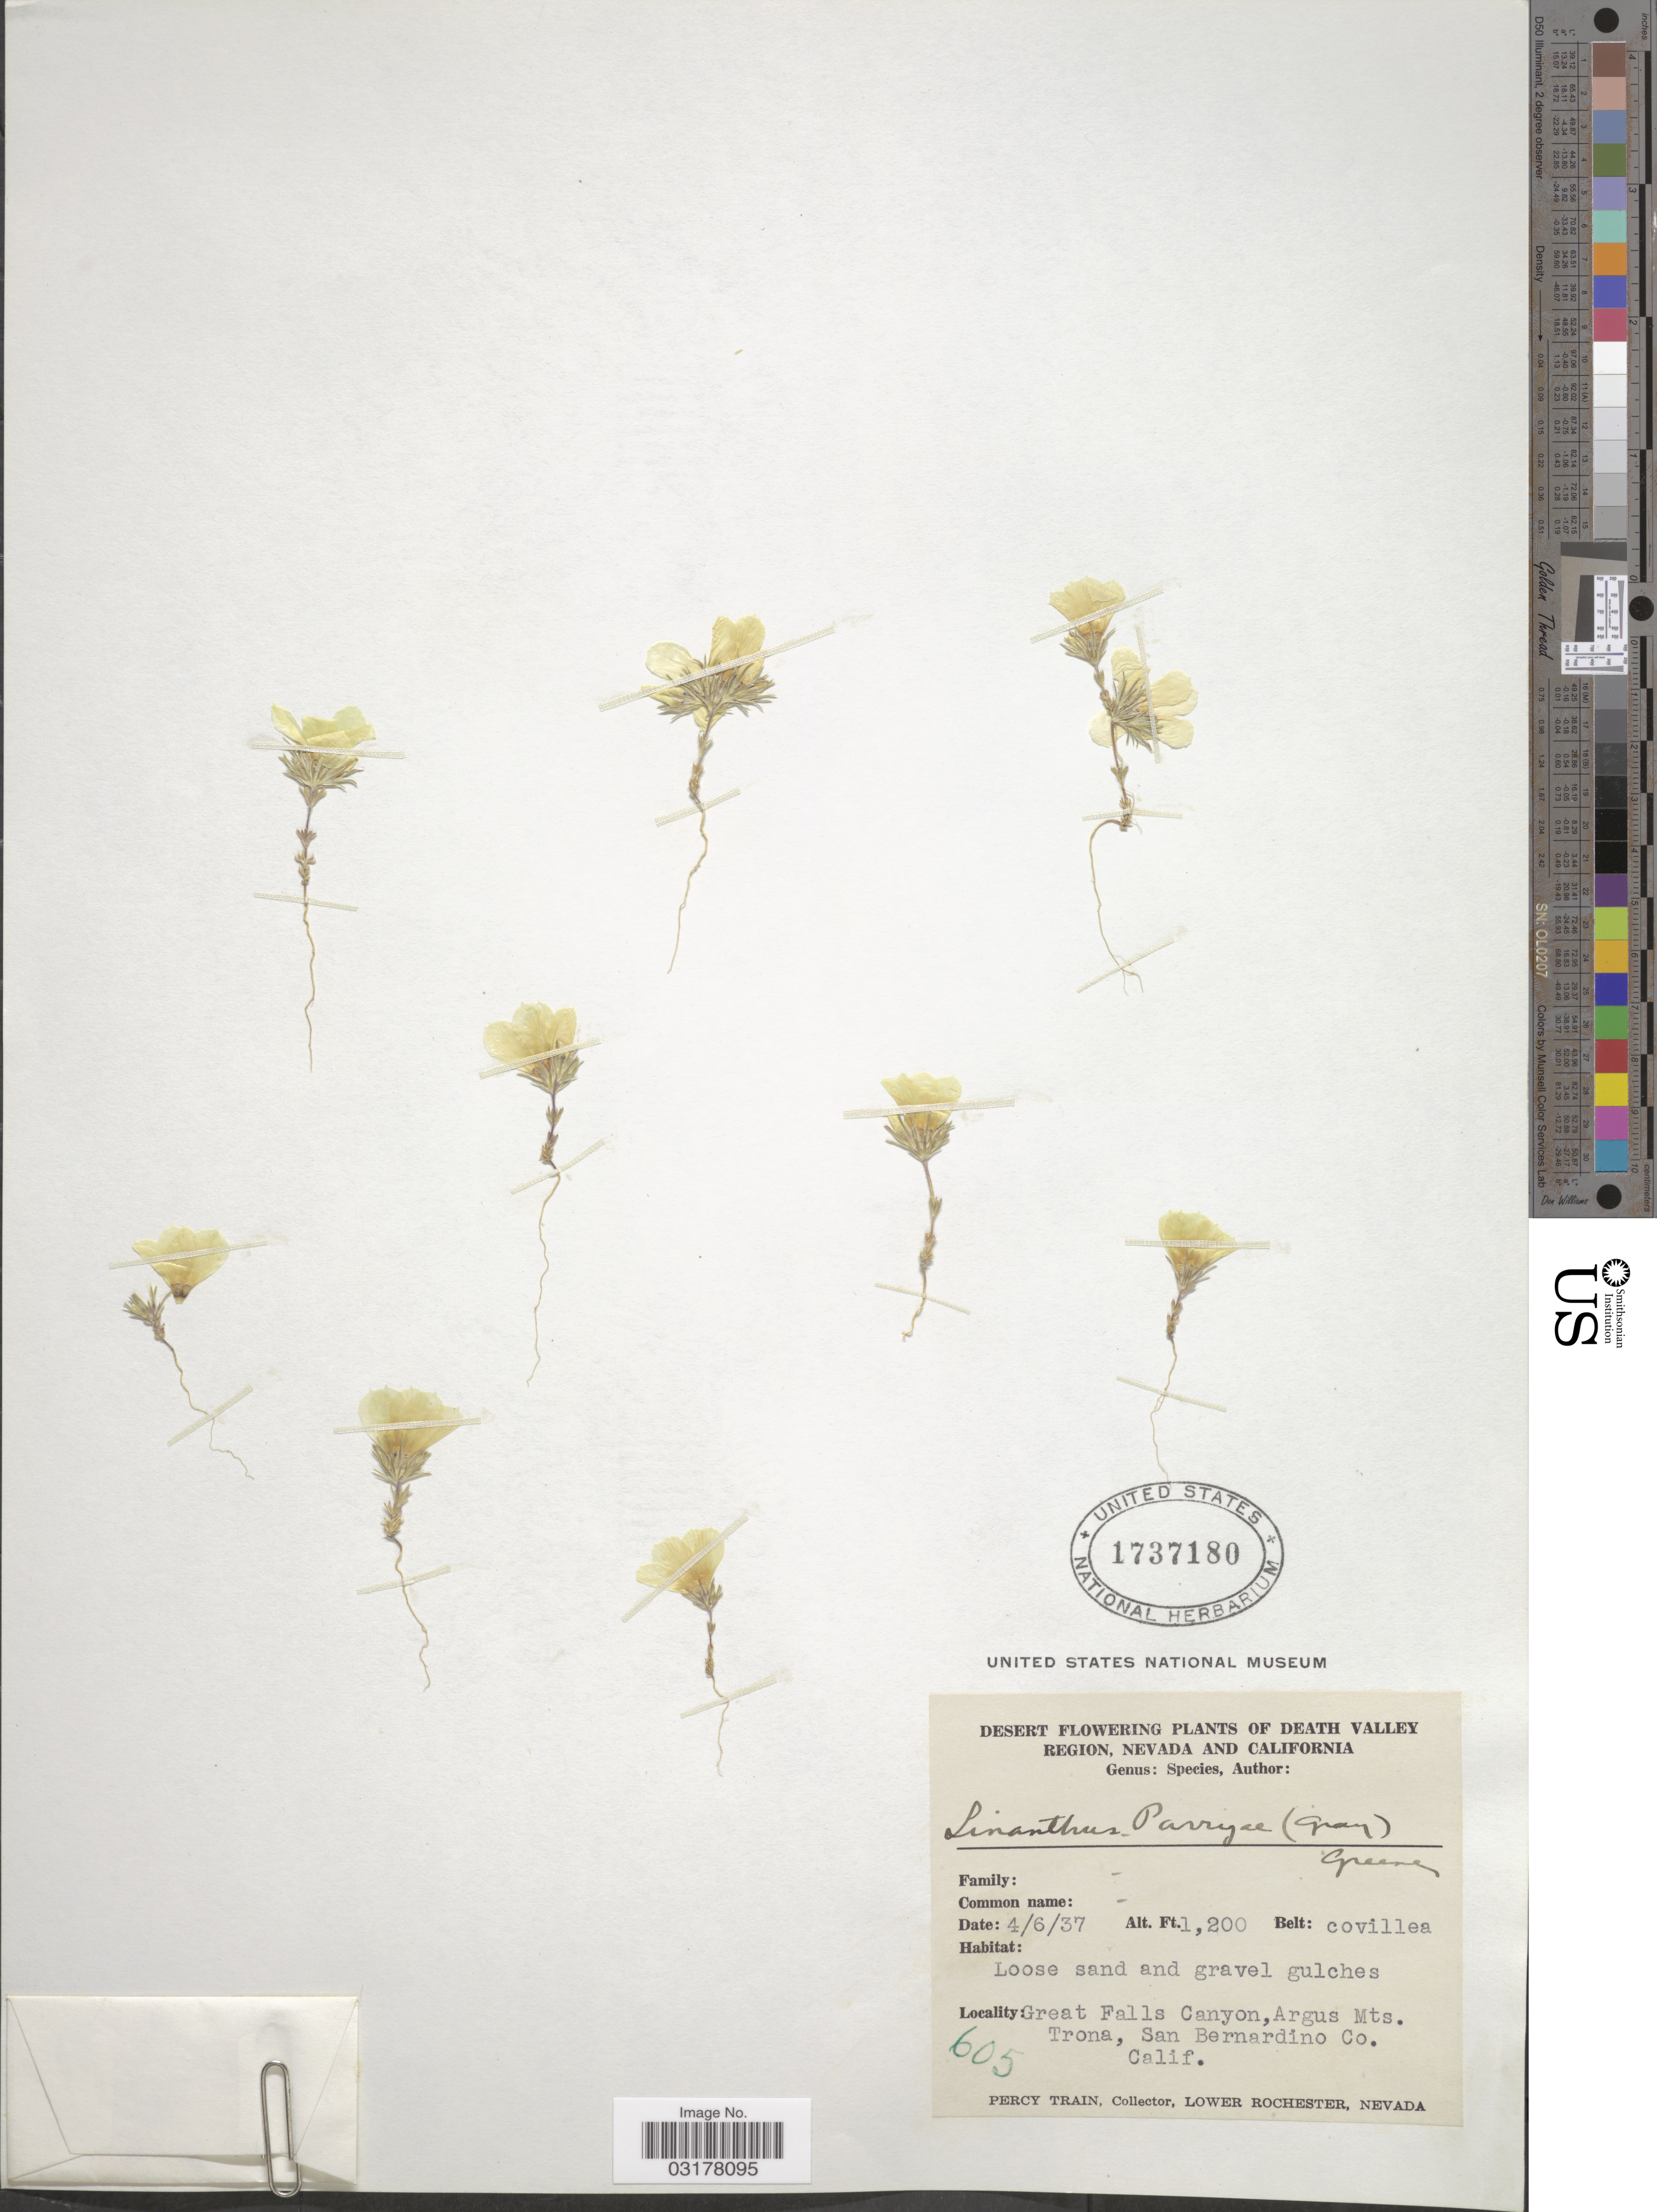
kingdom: Plantae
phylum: Tracheophyta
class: Magnoliopsida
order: Ericales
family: Polemoniaceae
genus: Linanthus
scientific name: Linanthus parryae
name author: (A. Gray) Greene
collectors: P. Train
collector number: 605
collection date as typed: Transcribed d/m/y: 6/4/37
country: United States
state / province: California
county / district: San Bernardino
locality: Death Valley Region. Great Falls Canyon, Argus Mts. Trona, San Bernardino Co. Calif.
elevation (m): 366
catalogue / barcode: US 1737180